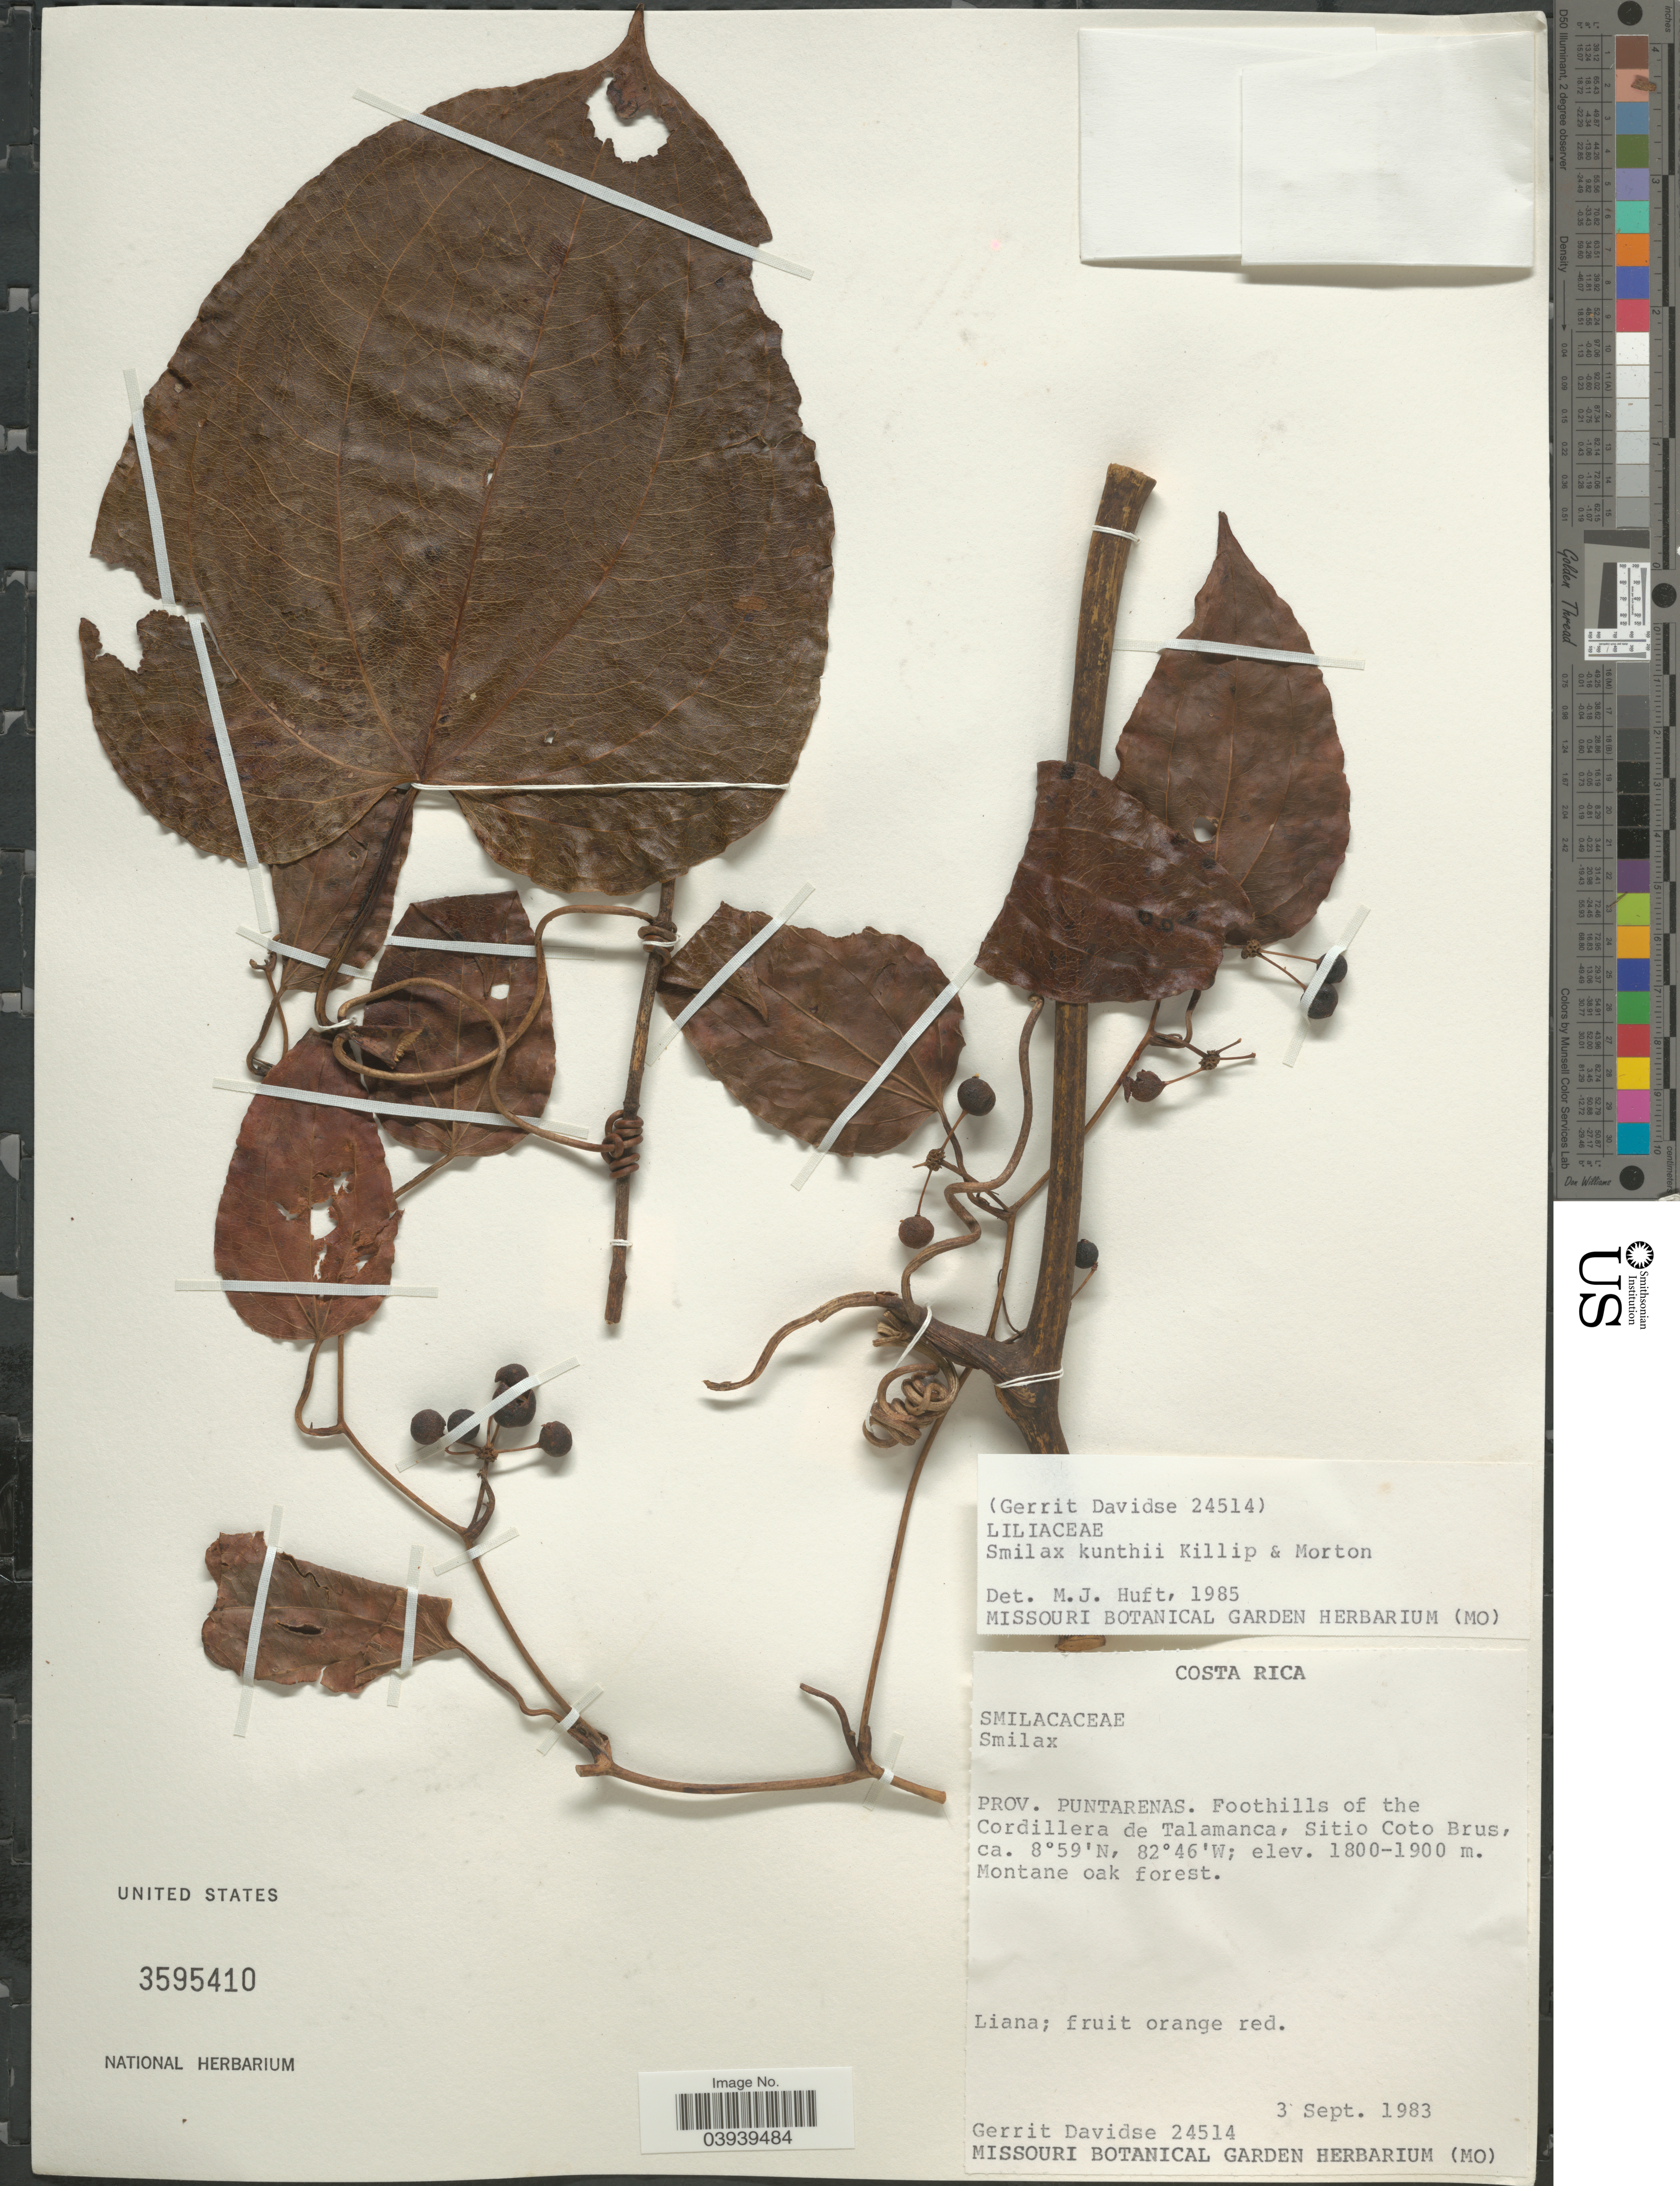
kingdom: Plantae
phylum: Tracheophyta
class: Liliopsida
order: Liliales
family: Smilacaceae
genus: Smilax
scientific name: Smilax kunthii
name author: Killip & C.V. Morton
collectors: G. Davidse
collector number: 24514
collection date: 1983-09-03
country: Costa Rica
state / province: Puntarenas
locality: Foothills of the Cordillera de Talamanca, Sitio Coto Brus.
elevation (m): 1800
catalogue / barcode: US 3595410